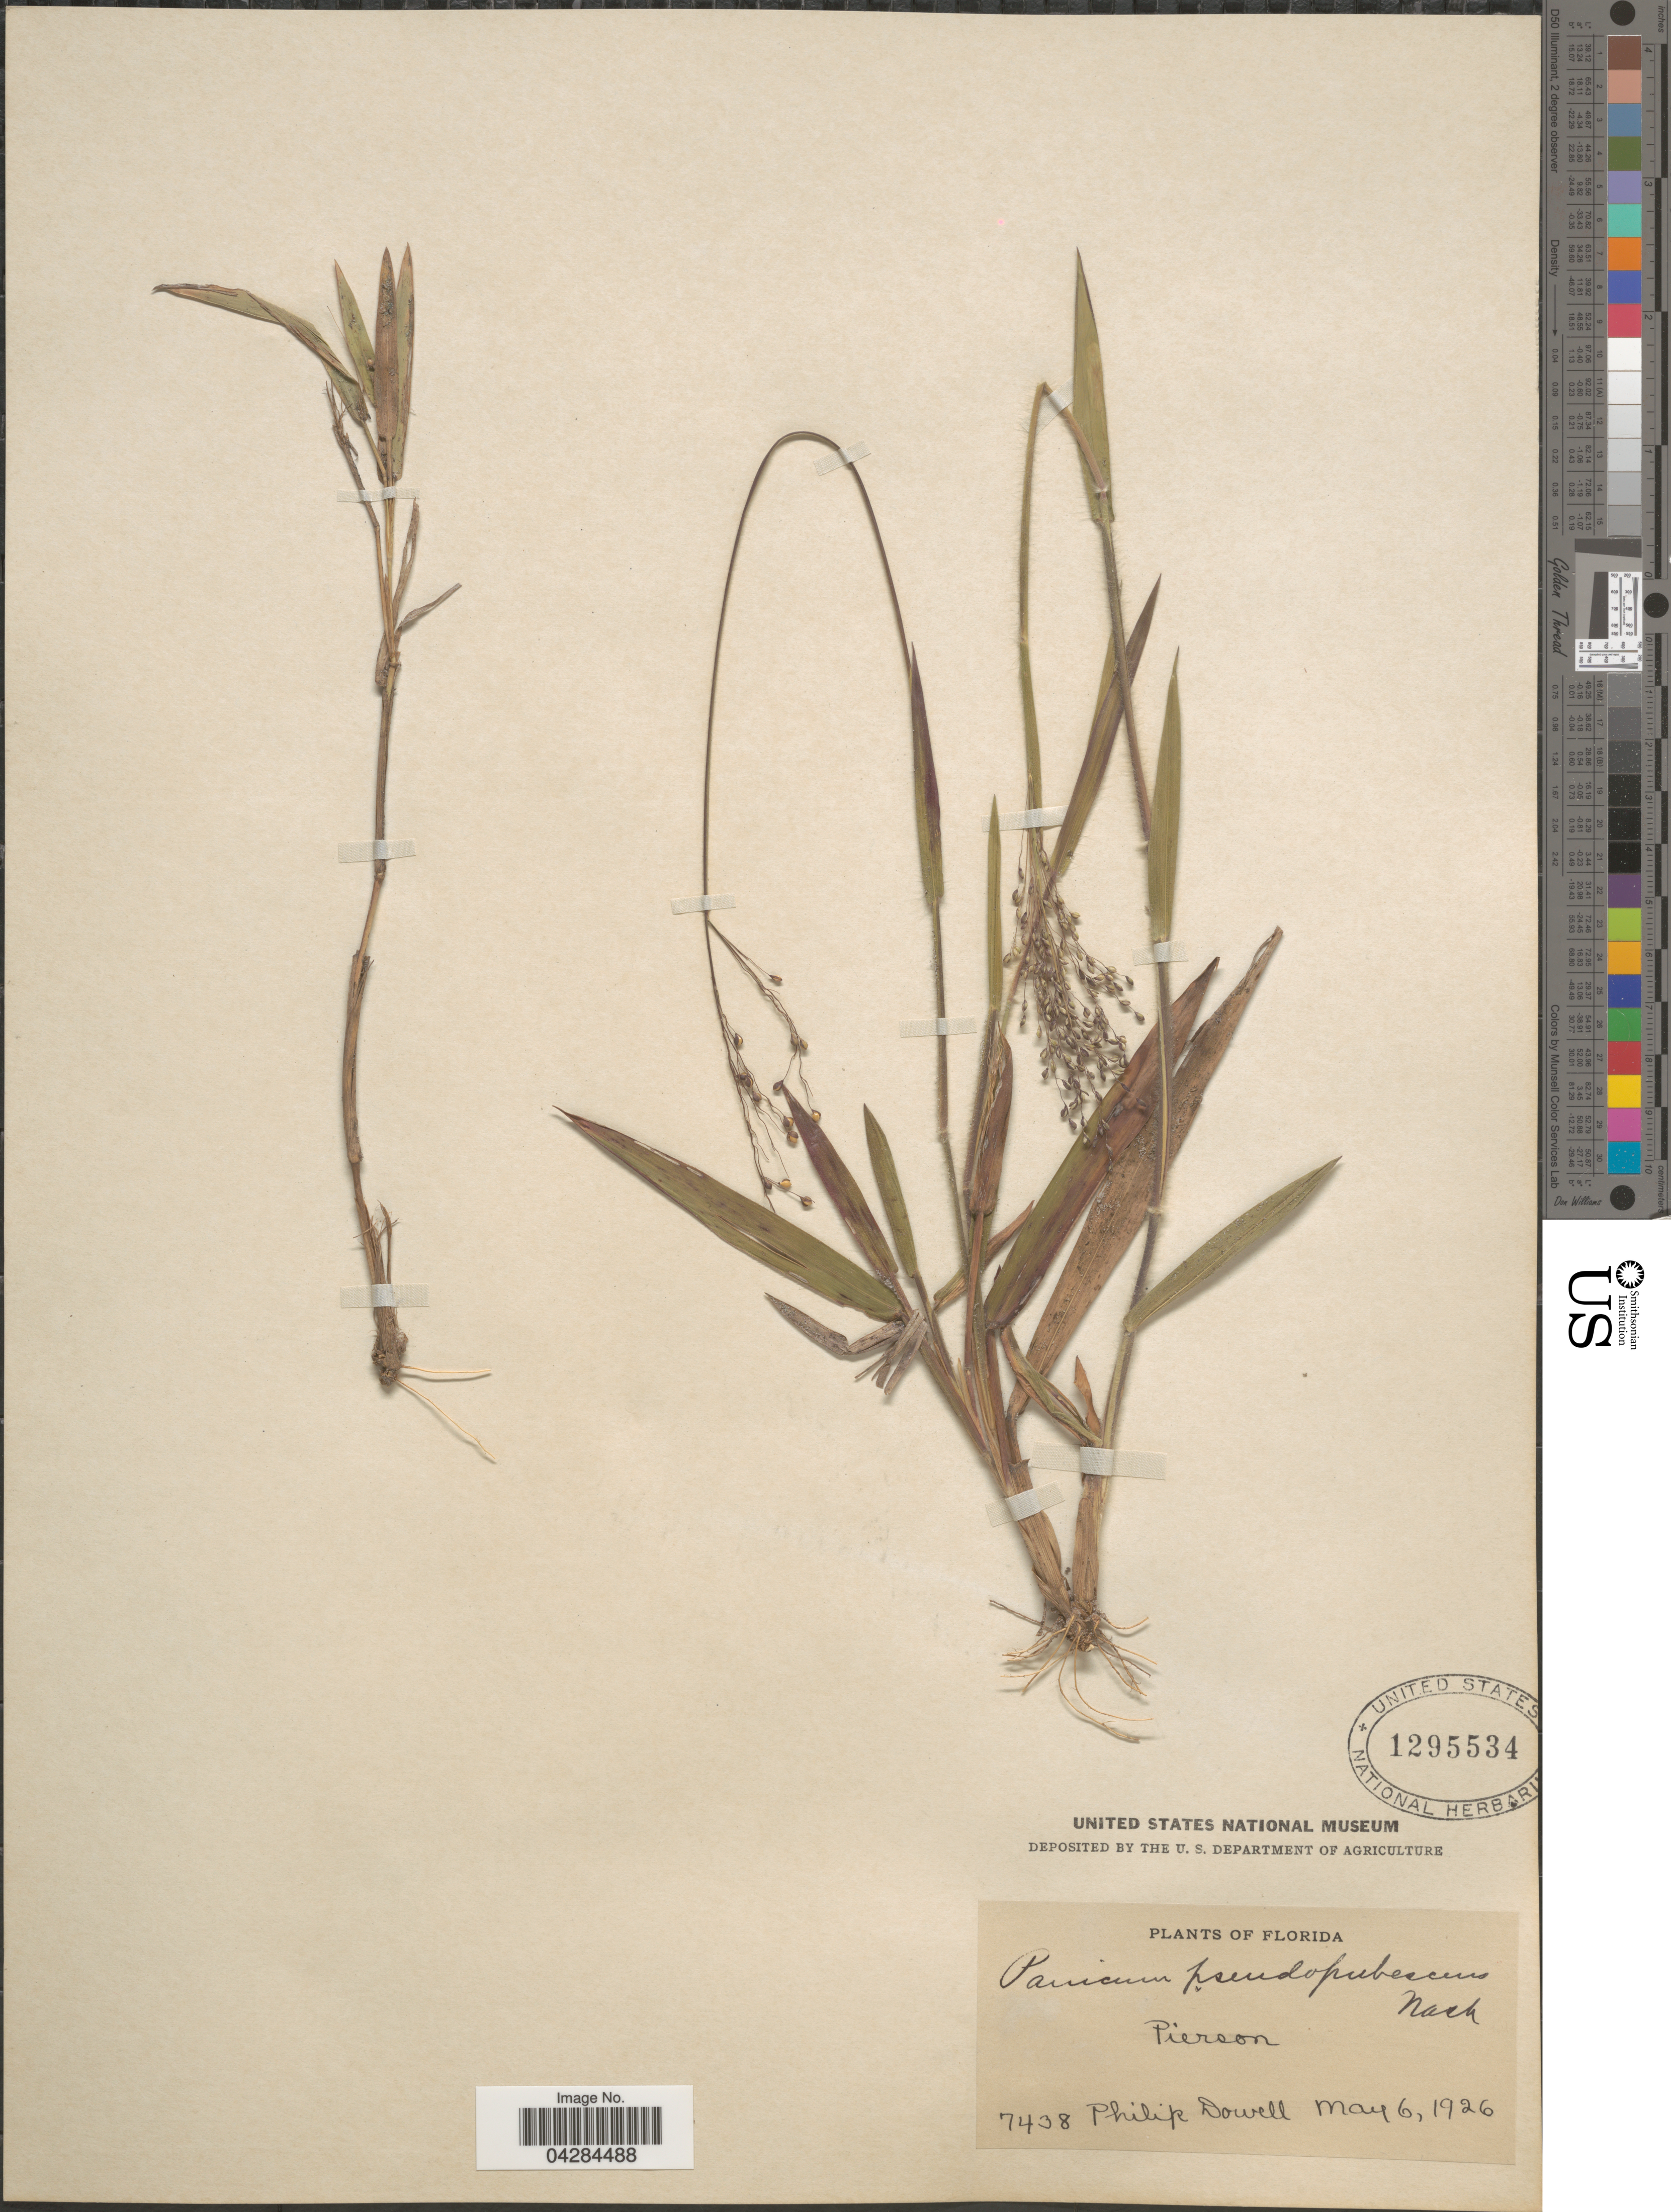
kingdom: Plantae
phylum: Tracheophyta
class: Liliopsida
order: Poales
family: Poaceae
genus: Dichanthelium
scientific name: Dichanthelium ovale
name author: (Elliott) Gould & C.A. Clark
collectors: P. Dowell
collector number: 7438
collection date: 1926-05-06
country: United States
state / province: Florida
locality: Pierson.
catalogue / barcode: US 1295534